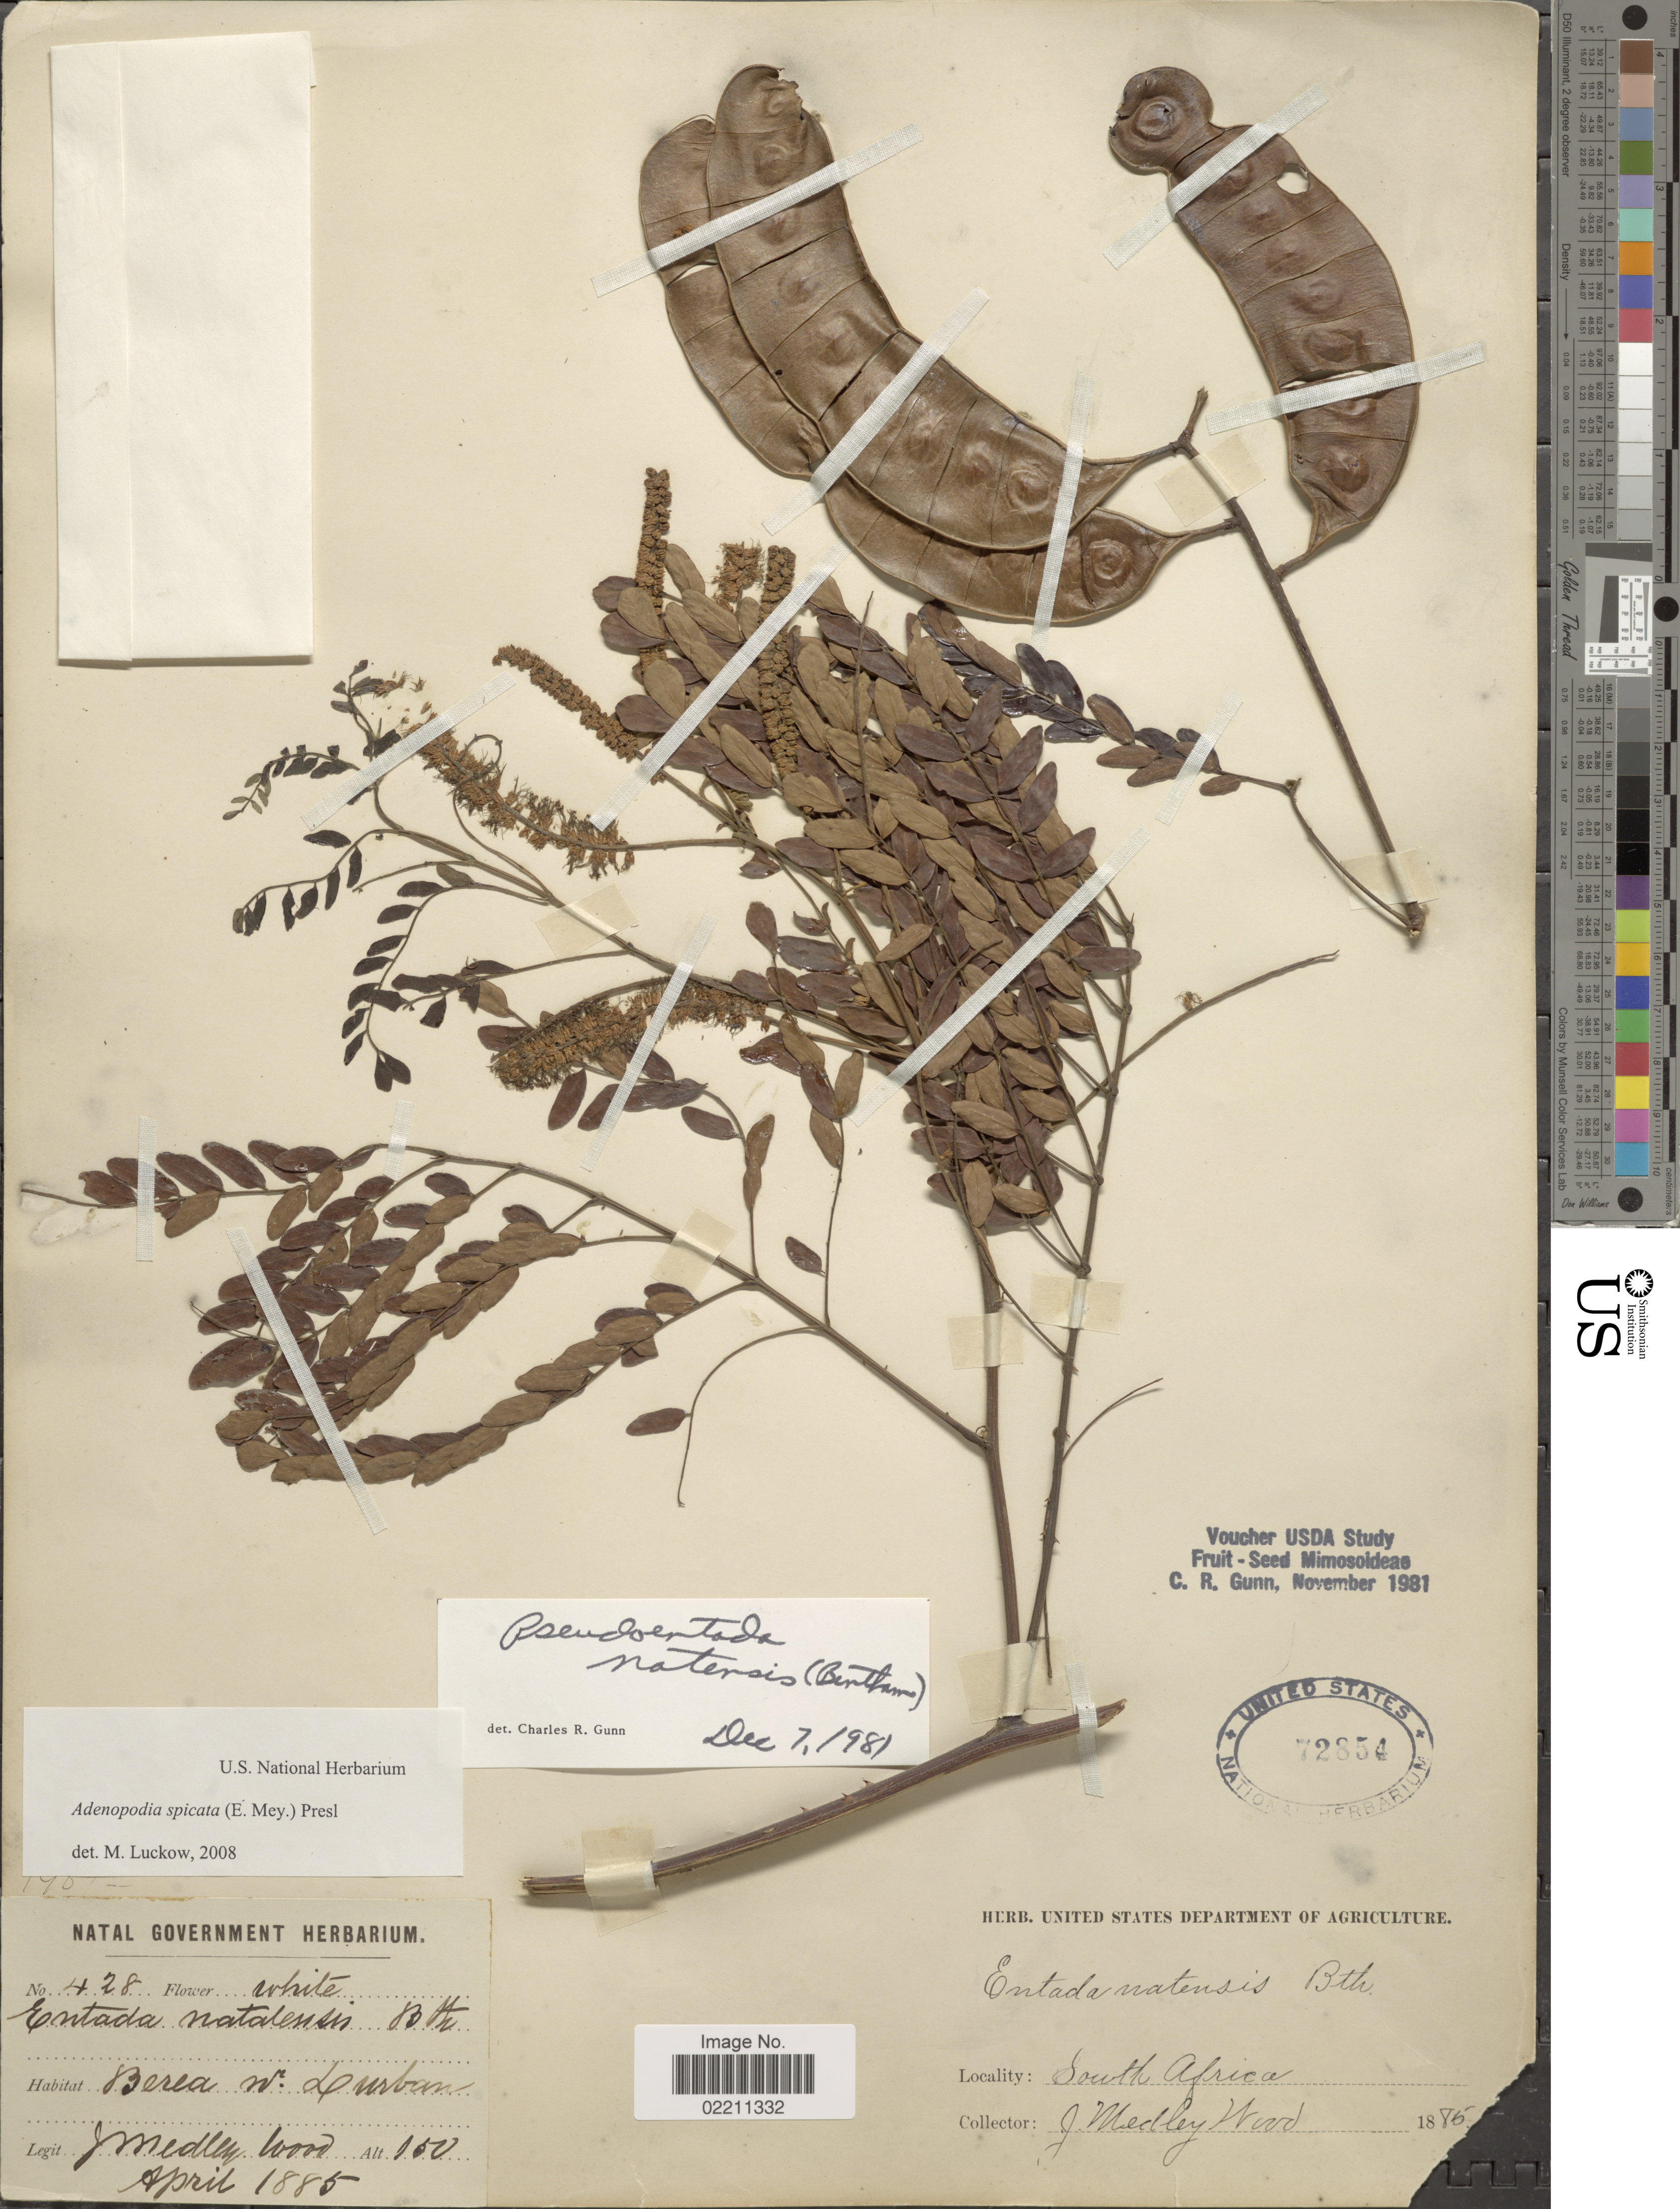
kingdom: Plantae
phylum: Tracheophyta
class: Magnoliopsida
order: Fabales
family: Fabaceae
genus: Adenopodia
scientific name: Adenopodia spicata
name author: (E. Mey.) C. Presl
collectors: J. Medley Wood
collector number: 428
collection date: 1885-04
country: South Africa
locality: Berea [illegible text] Durban.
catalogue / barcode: US 72854